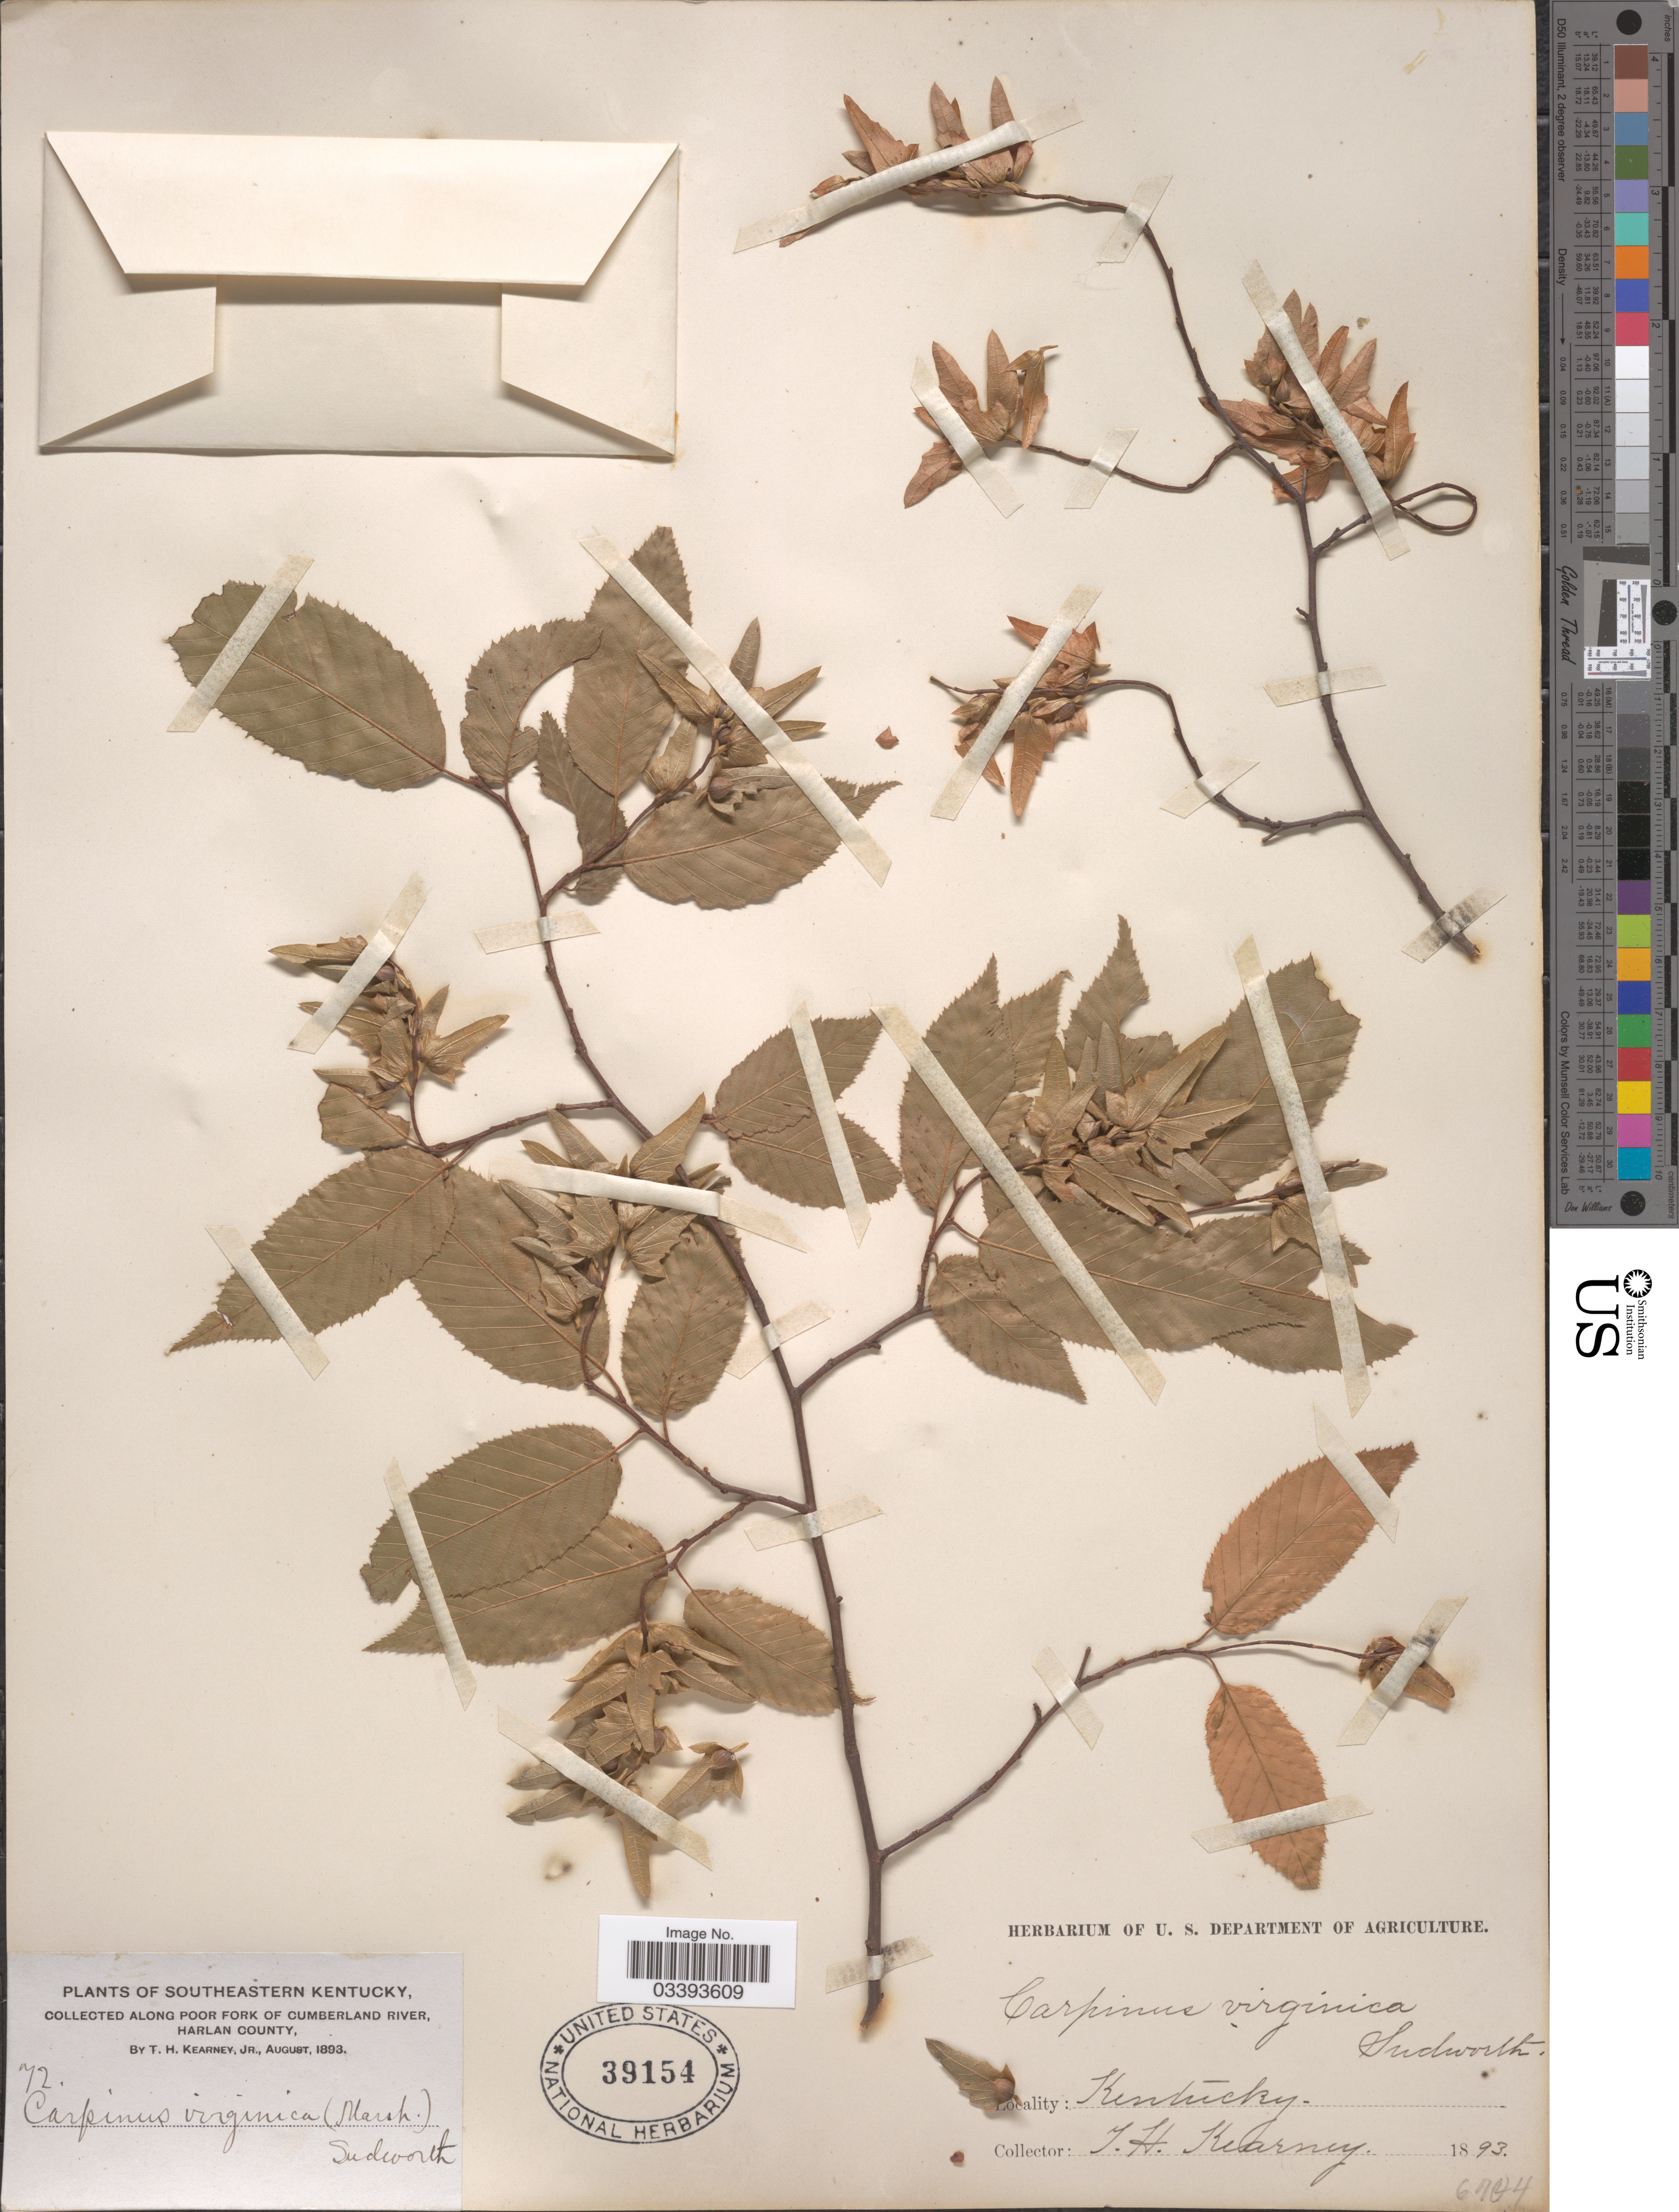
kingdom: Plantae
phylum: Tracheophyta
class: Magnoliopsida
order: Fagales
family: Betulaceae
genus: Ostrya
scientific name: Ostrya virginiana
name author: (Mill.) K. Koch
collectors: T. H. Kearney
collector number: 72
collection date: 1893-08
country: United States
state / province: Kentucky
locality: Southeastern Kentucky. Along Poor Fork of Cumberland River, Harlan County.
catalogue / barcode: US 39154